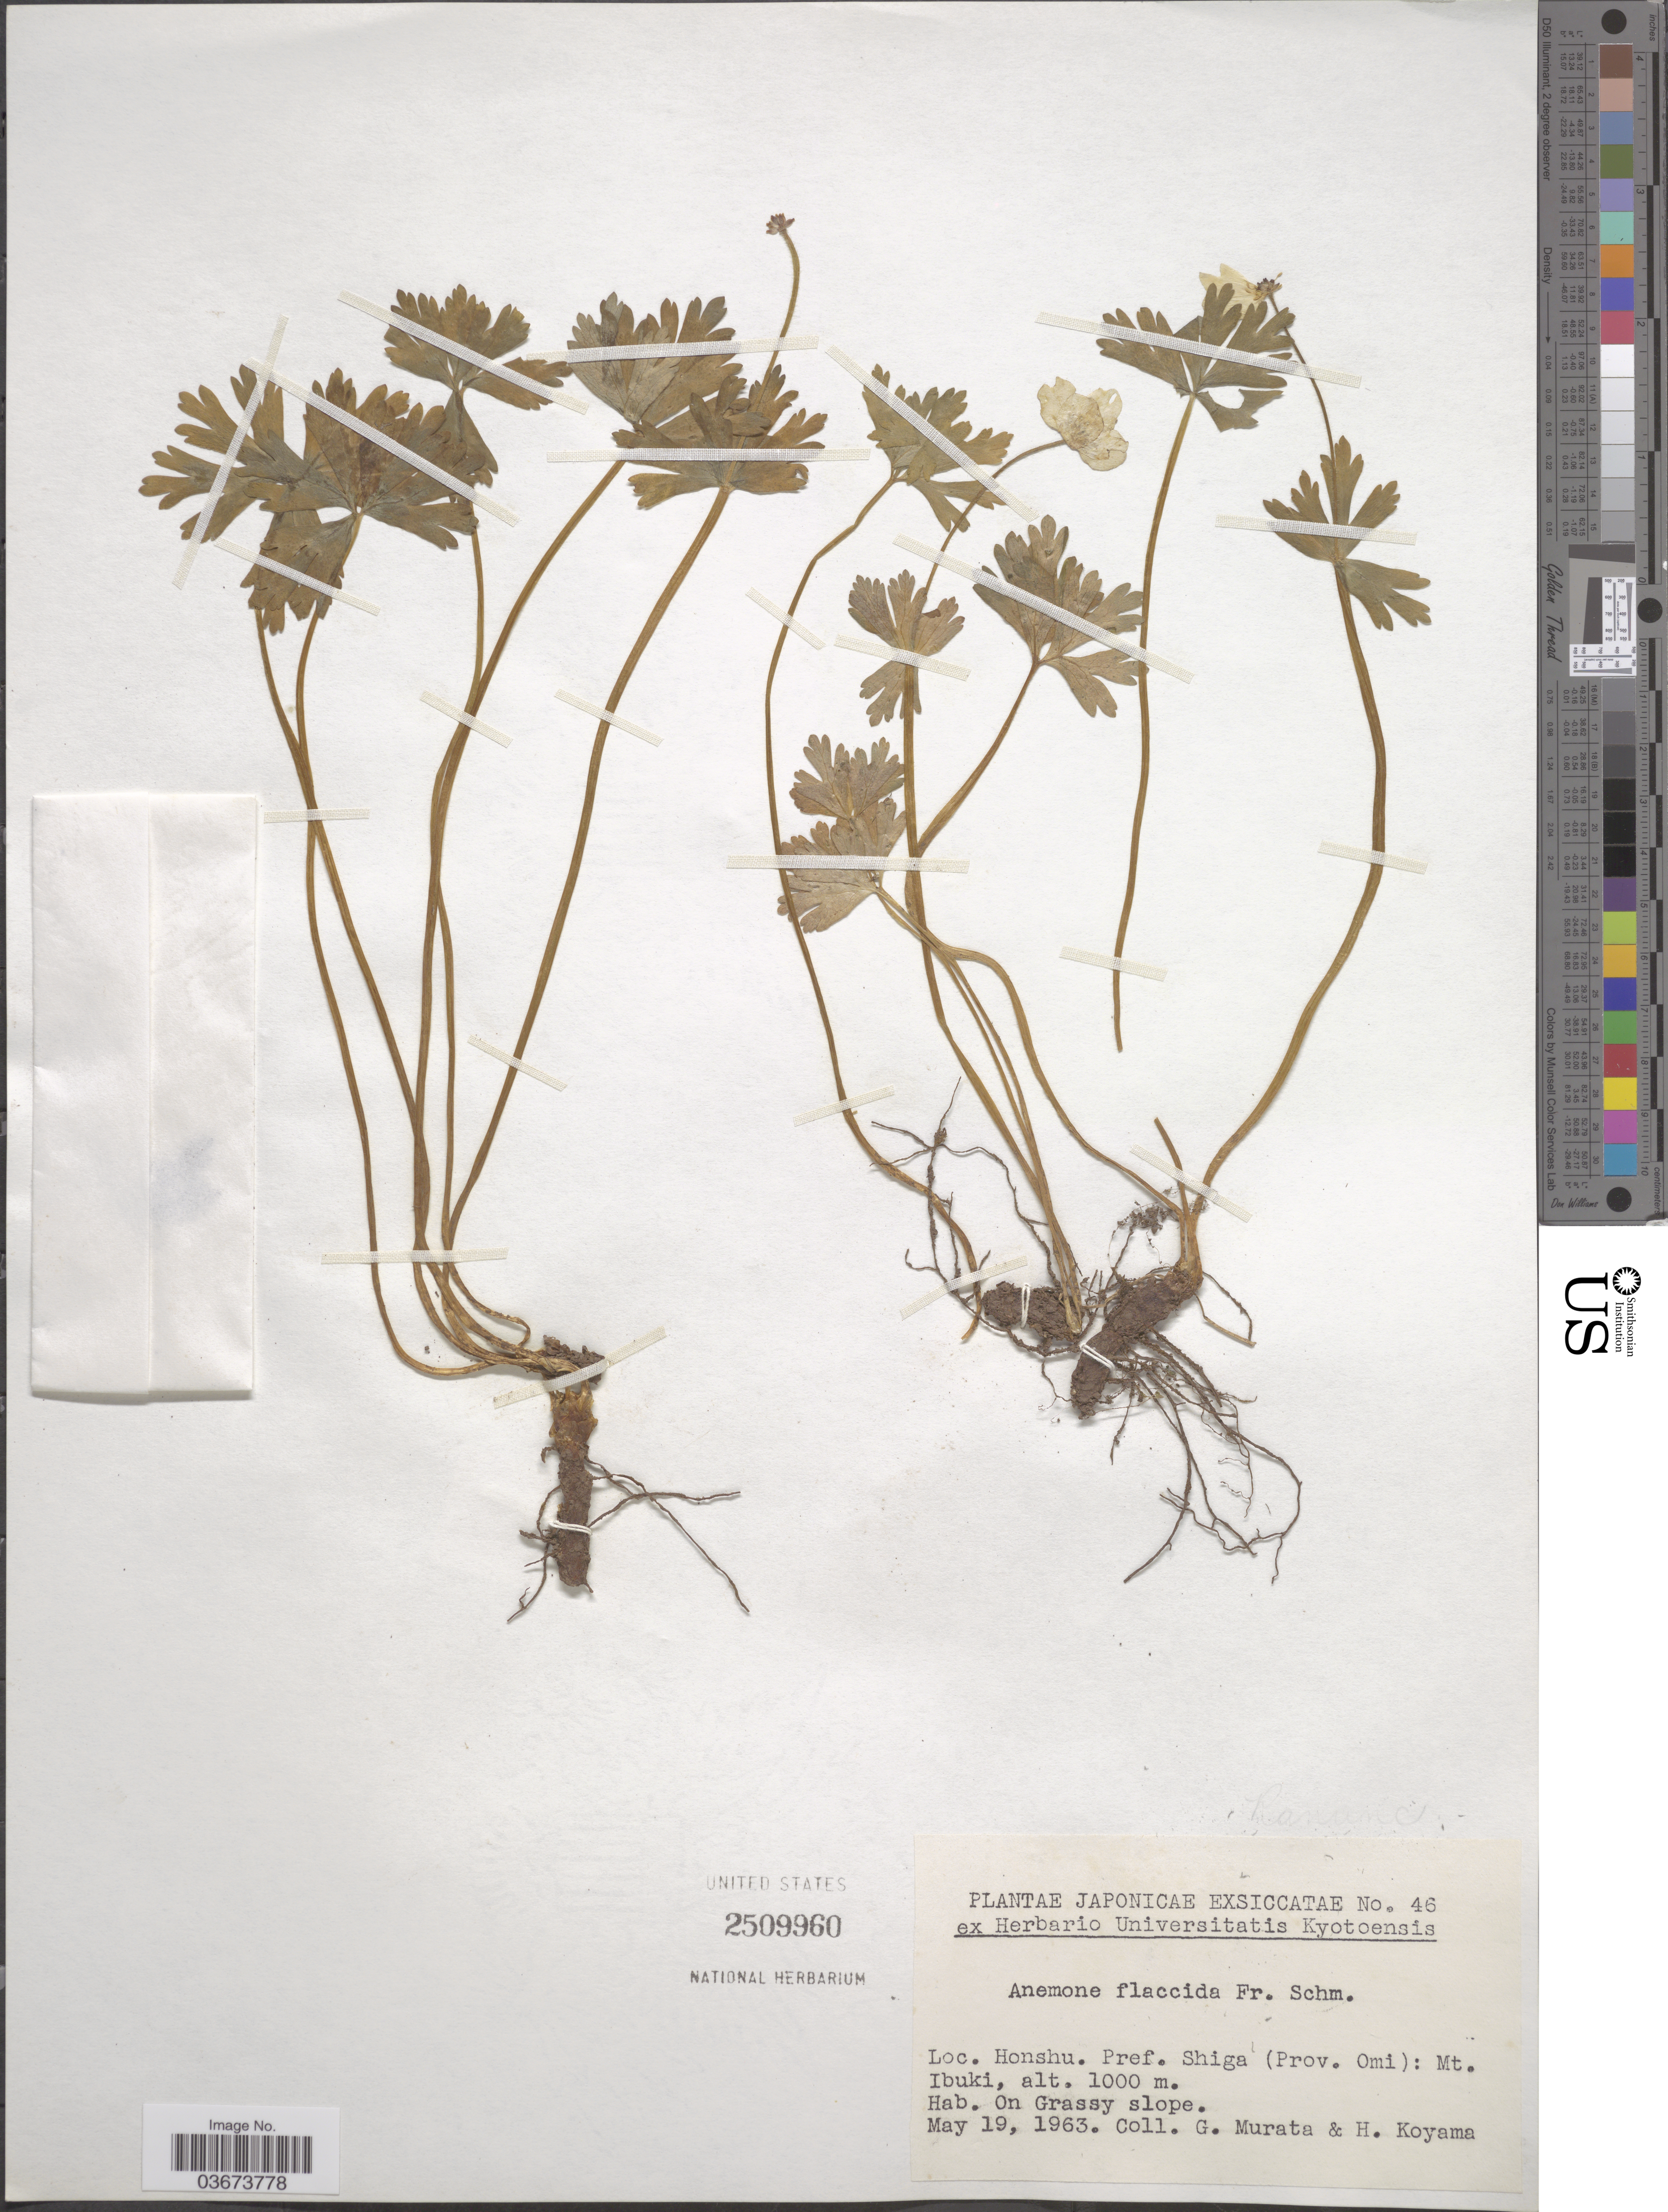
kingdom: Plantae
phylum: Tracheophyta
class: Magnoliopsida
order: Ranunculales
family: Ranunculaceae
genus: Anemone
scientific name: Anemone flaccida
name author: F. Schmidt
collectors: G. Murata & H. Koyama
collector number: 46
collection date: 1963-05-19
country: Japan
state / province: Siga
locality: Honshu. Pref. Shiga (Prov. Omi): Mt. Ibuki.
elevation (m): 1000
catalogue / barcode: US 2509960